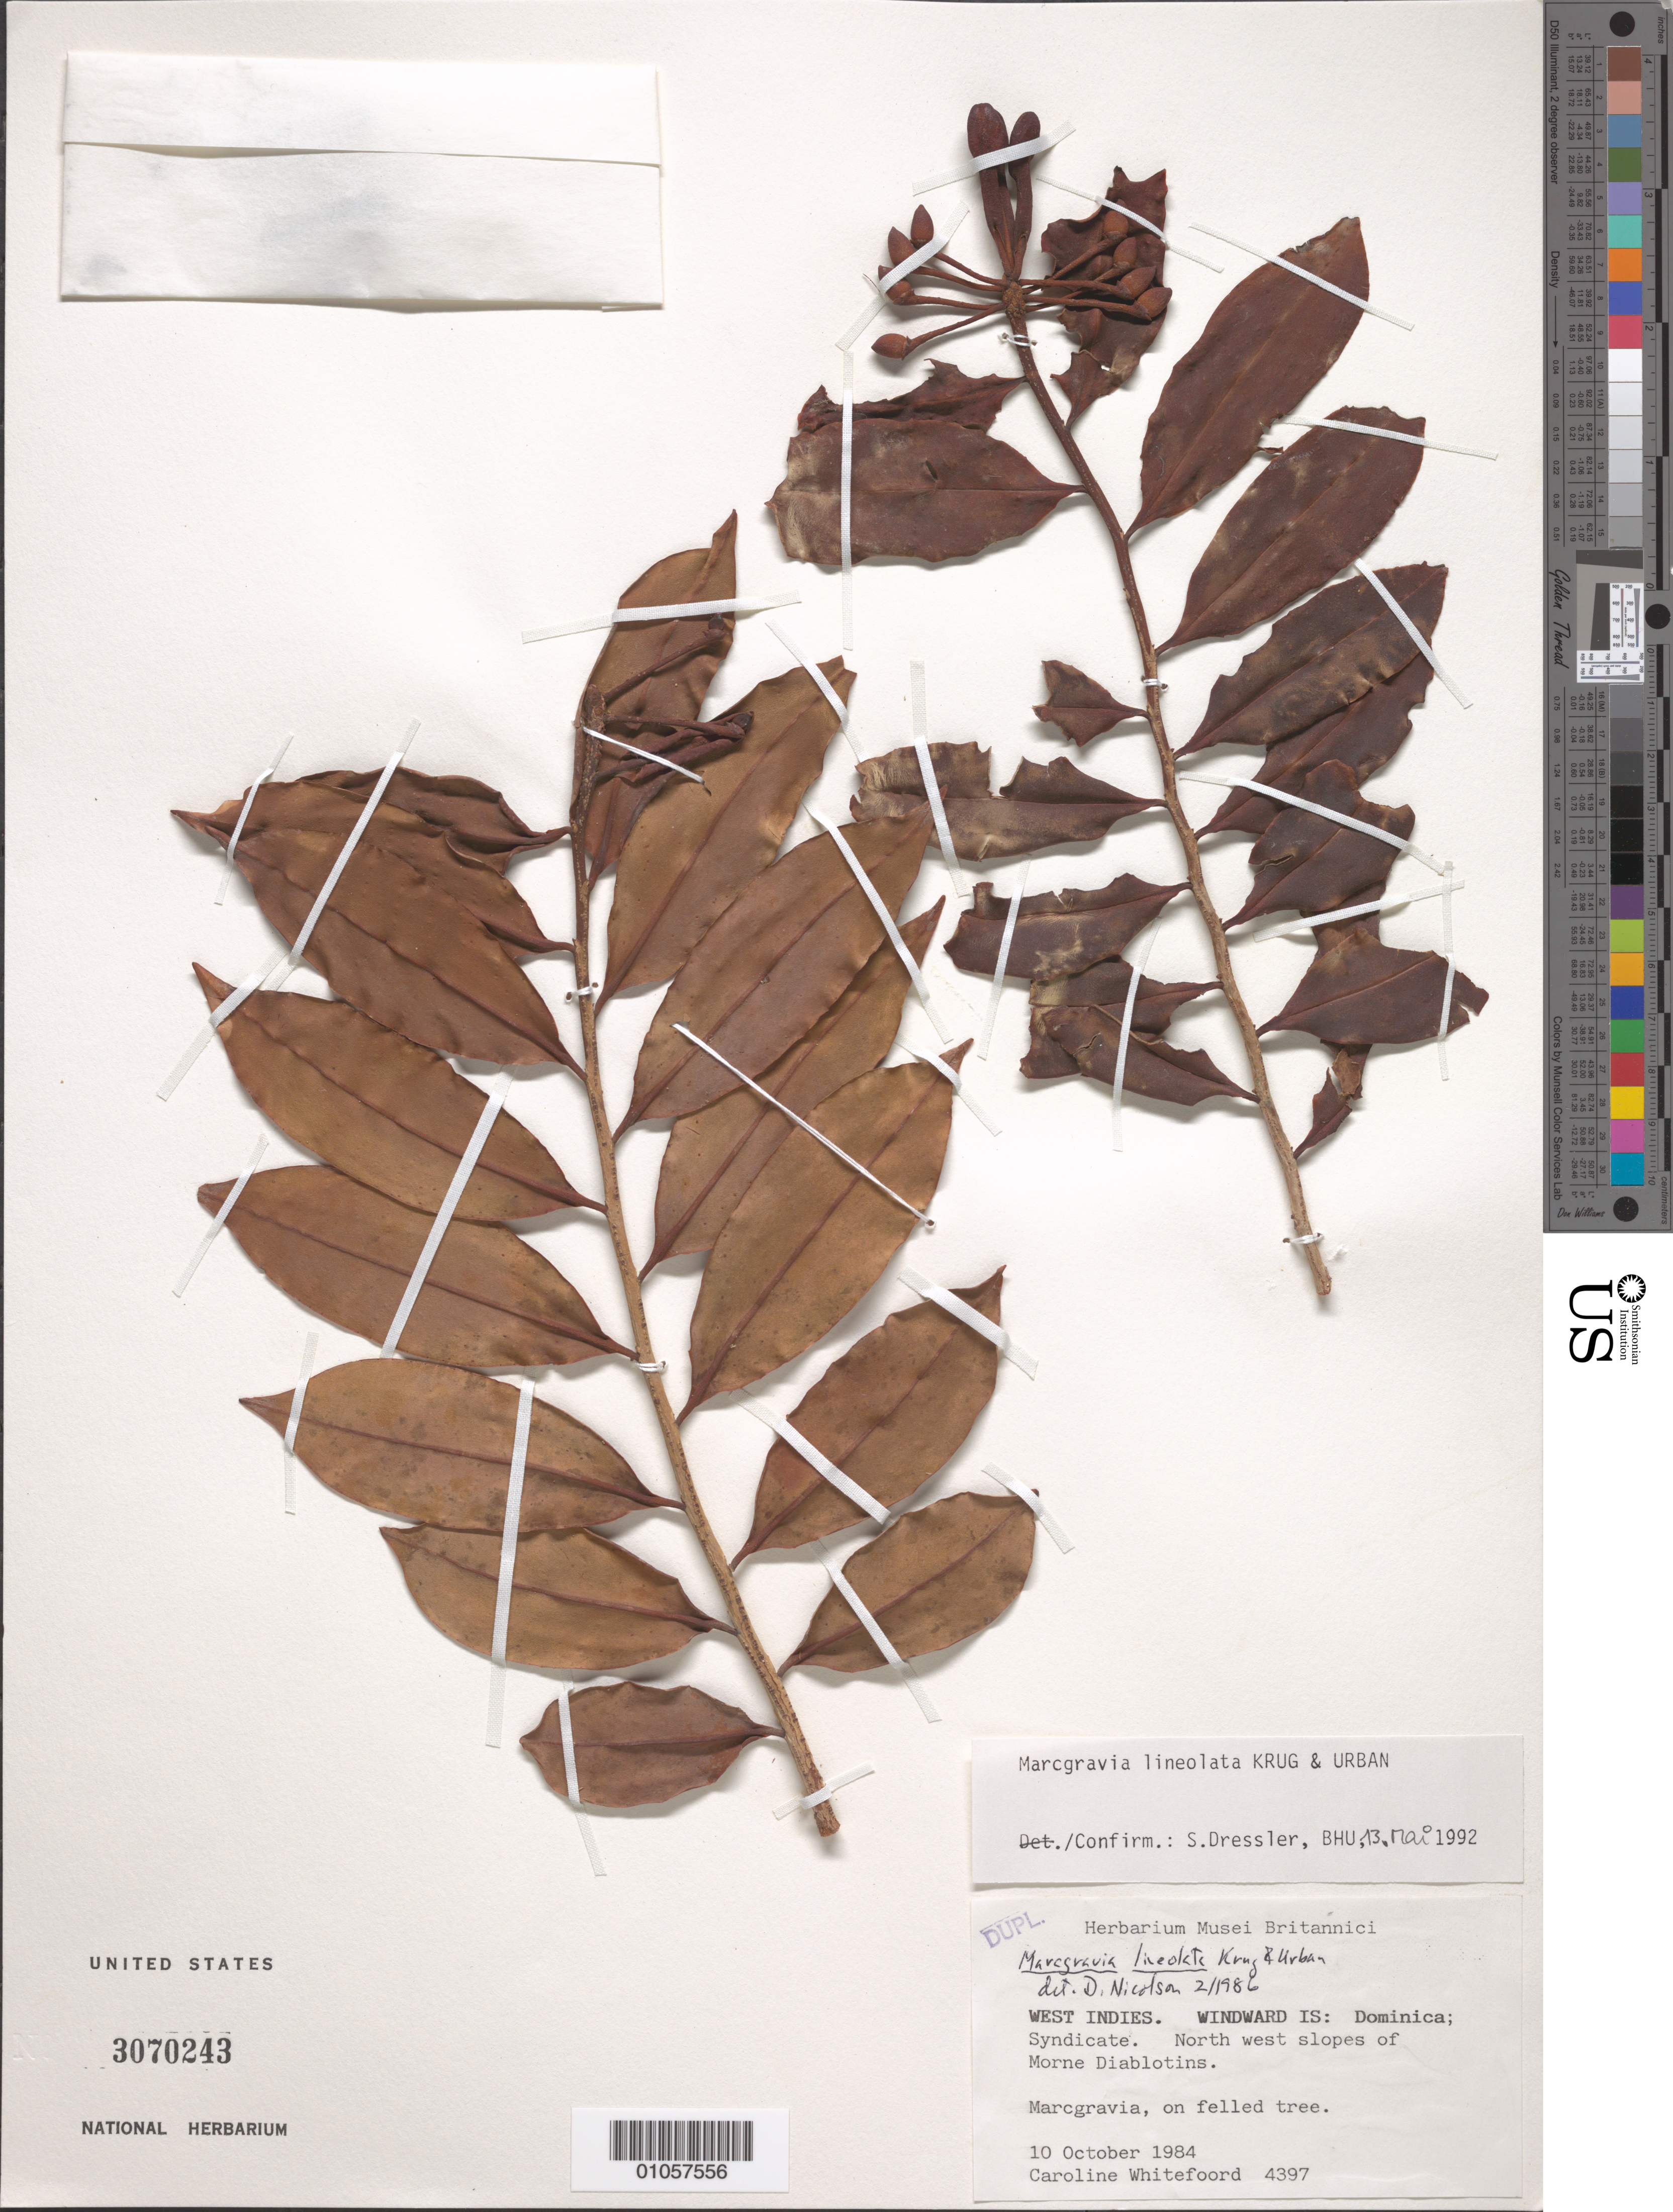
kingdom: Plantae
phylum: Tracheophyta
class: Magnoliopsida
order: Ericales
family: Marcgraviaceae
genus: Marcgravia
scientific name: Marcgravia lineolata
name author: Krug & Urb.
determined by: Dressler, S., (FR), Forschungsinstitut Und Naturmuseum Senckenberg (GERMANY)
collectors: C. Whitefoord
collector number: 4397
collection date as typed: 10 Oct 1984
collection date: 1984-10-10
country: Dominica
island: Dominica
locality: Syndicate Estate, NW slopes of Morne Diablotins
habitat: On felled trees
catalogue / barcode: US 3070243